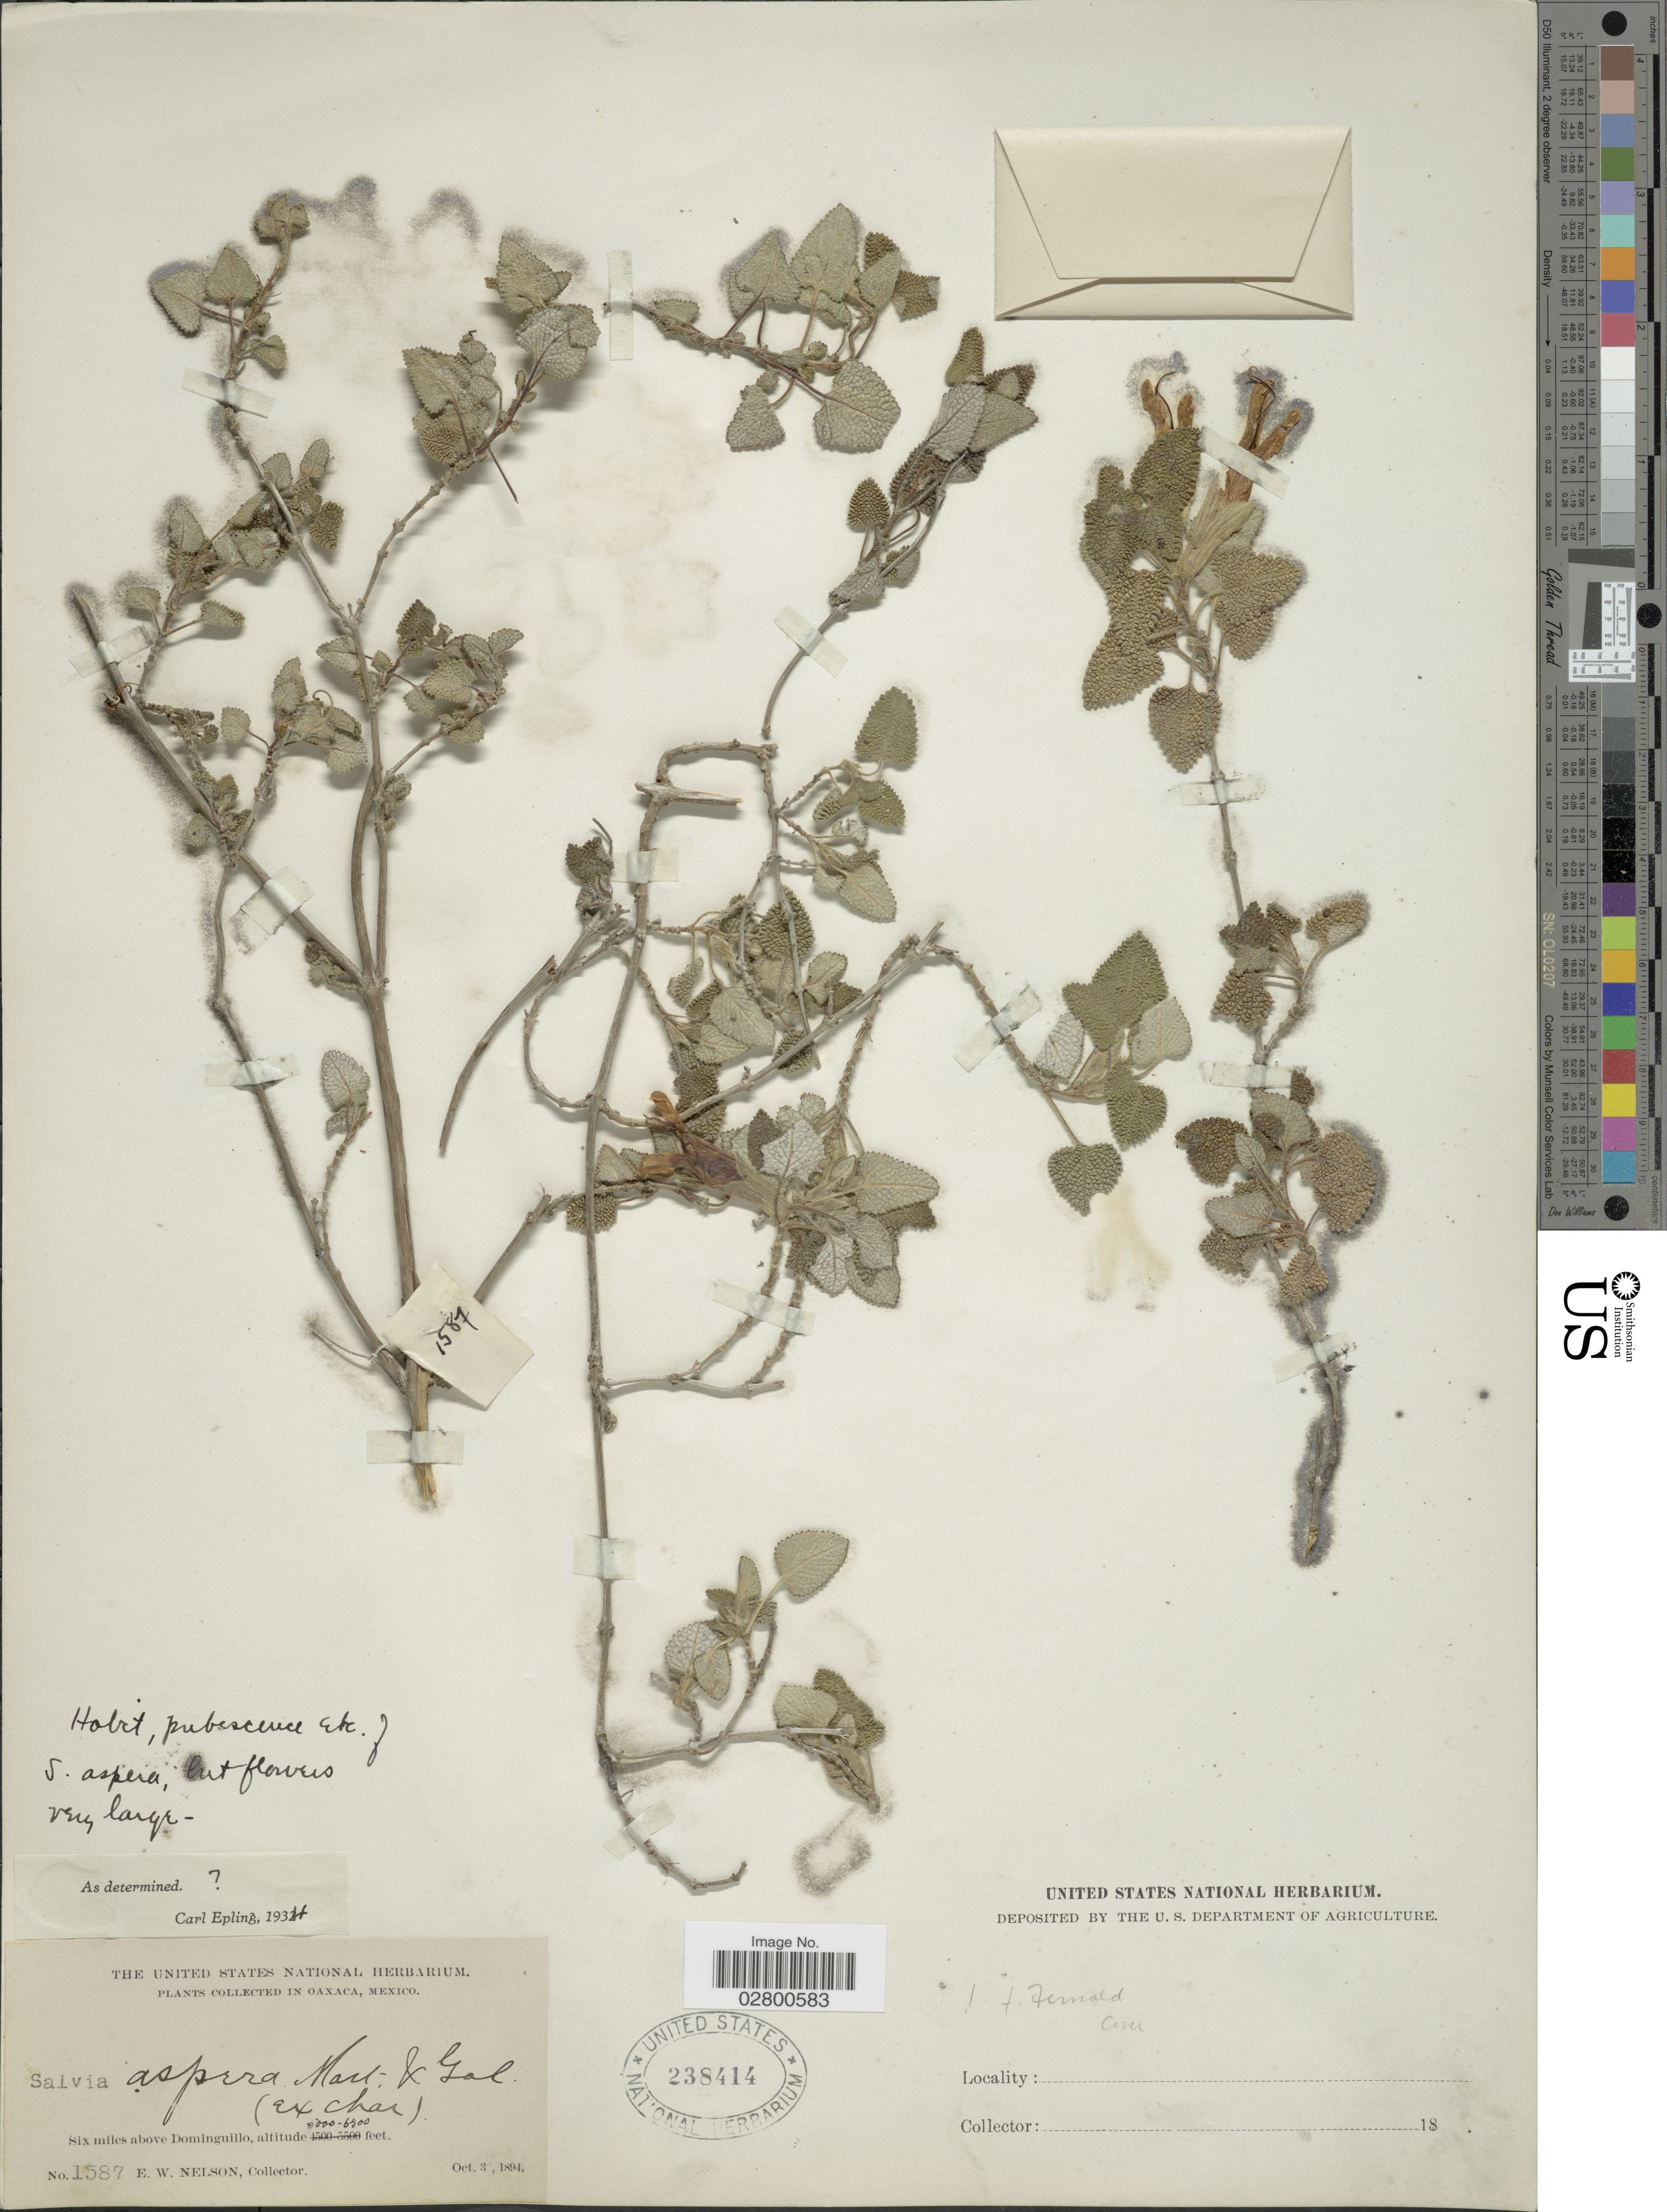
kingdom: Plantae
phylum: Tracheophyta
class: Magnoliopsida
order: Lamiales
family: Lamiaceae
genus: Salvia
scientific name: Salvia aspera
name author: M. Martens & Galeotti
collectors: E. W. Nelson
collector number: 1587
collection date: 1894-10-03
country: Mexico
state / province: Oaxaca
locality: Six miles above Dominguillo.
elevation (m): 1524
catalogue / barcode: US 238414